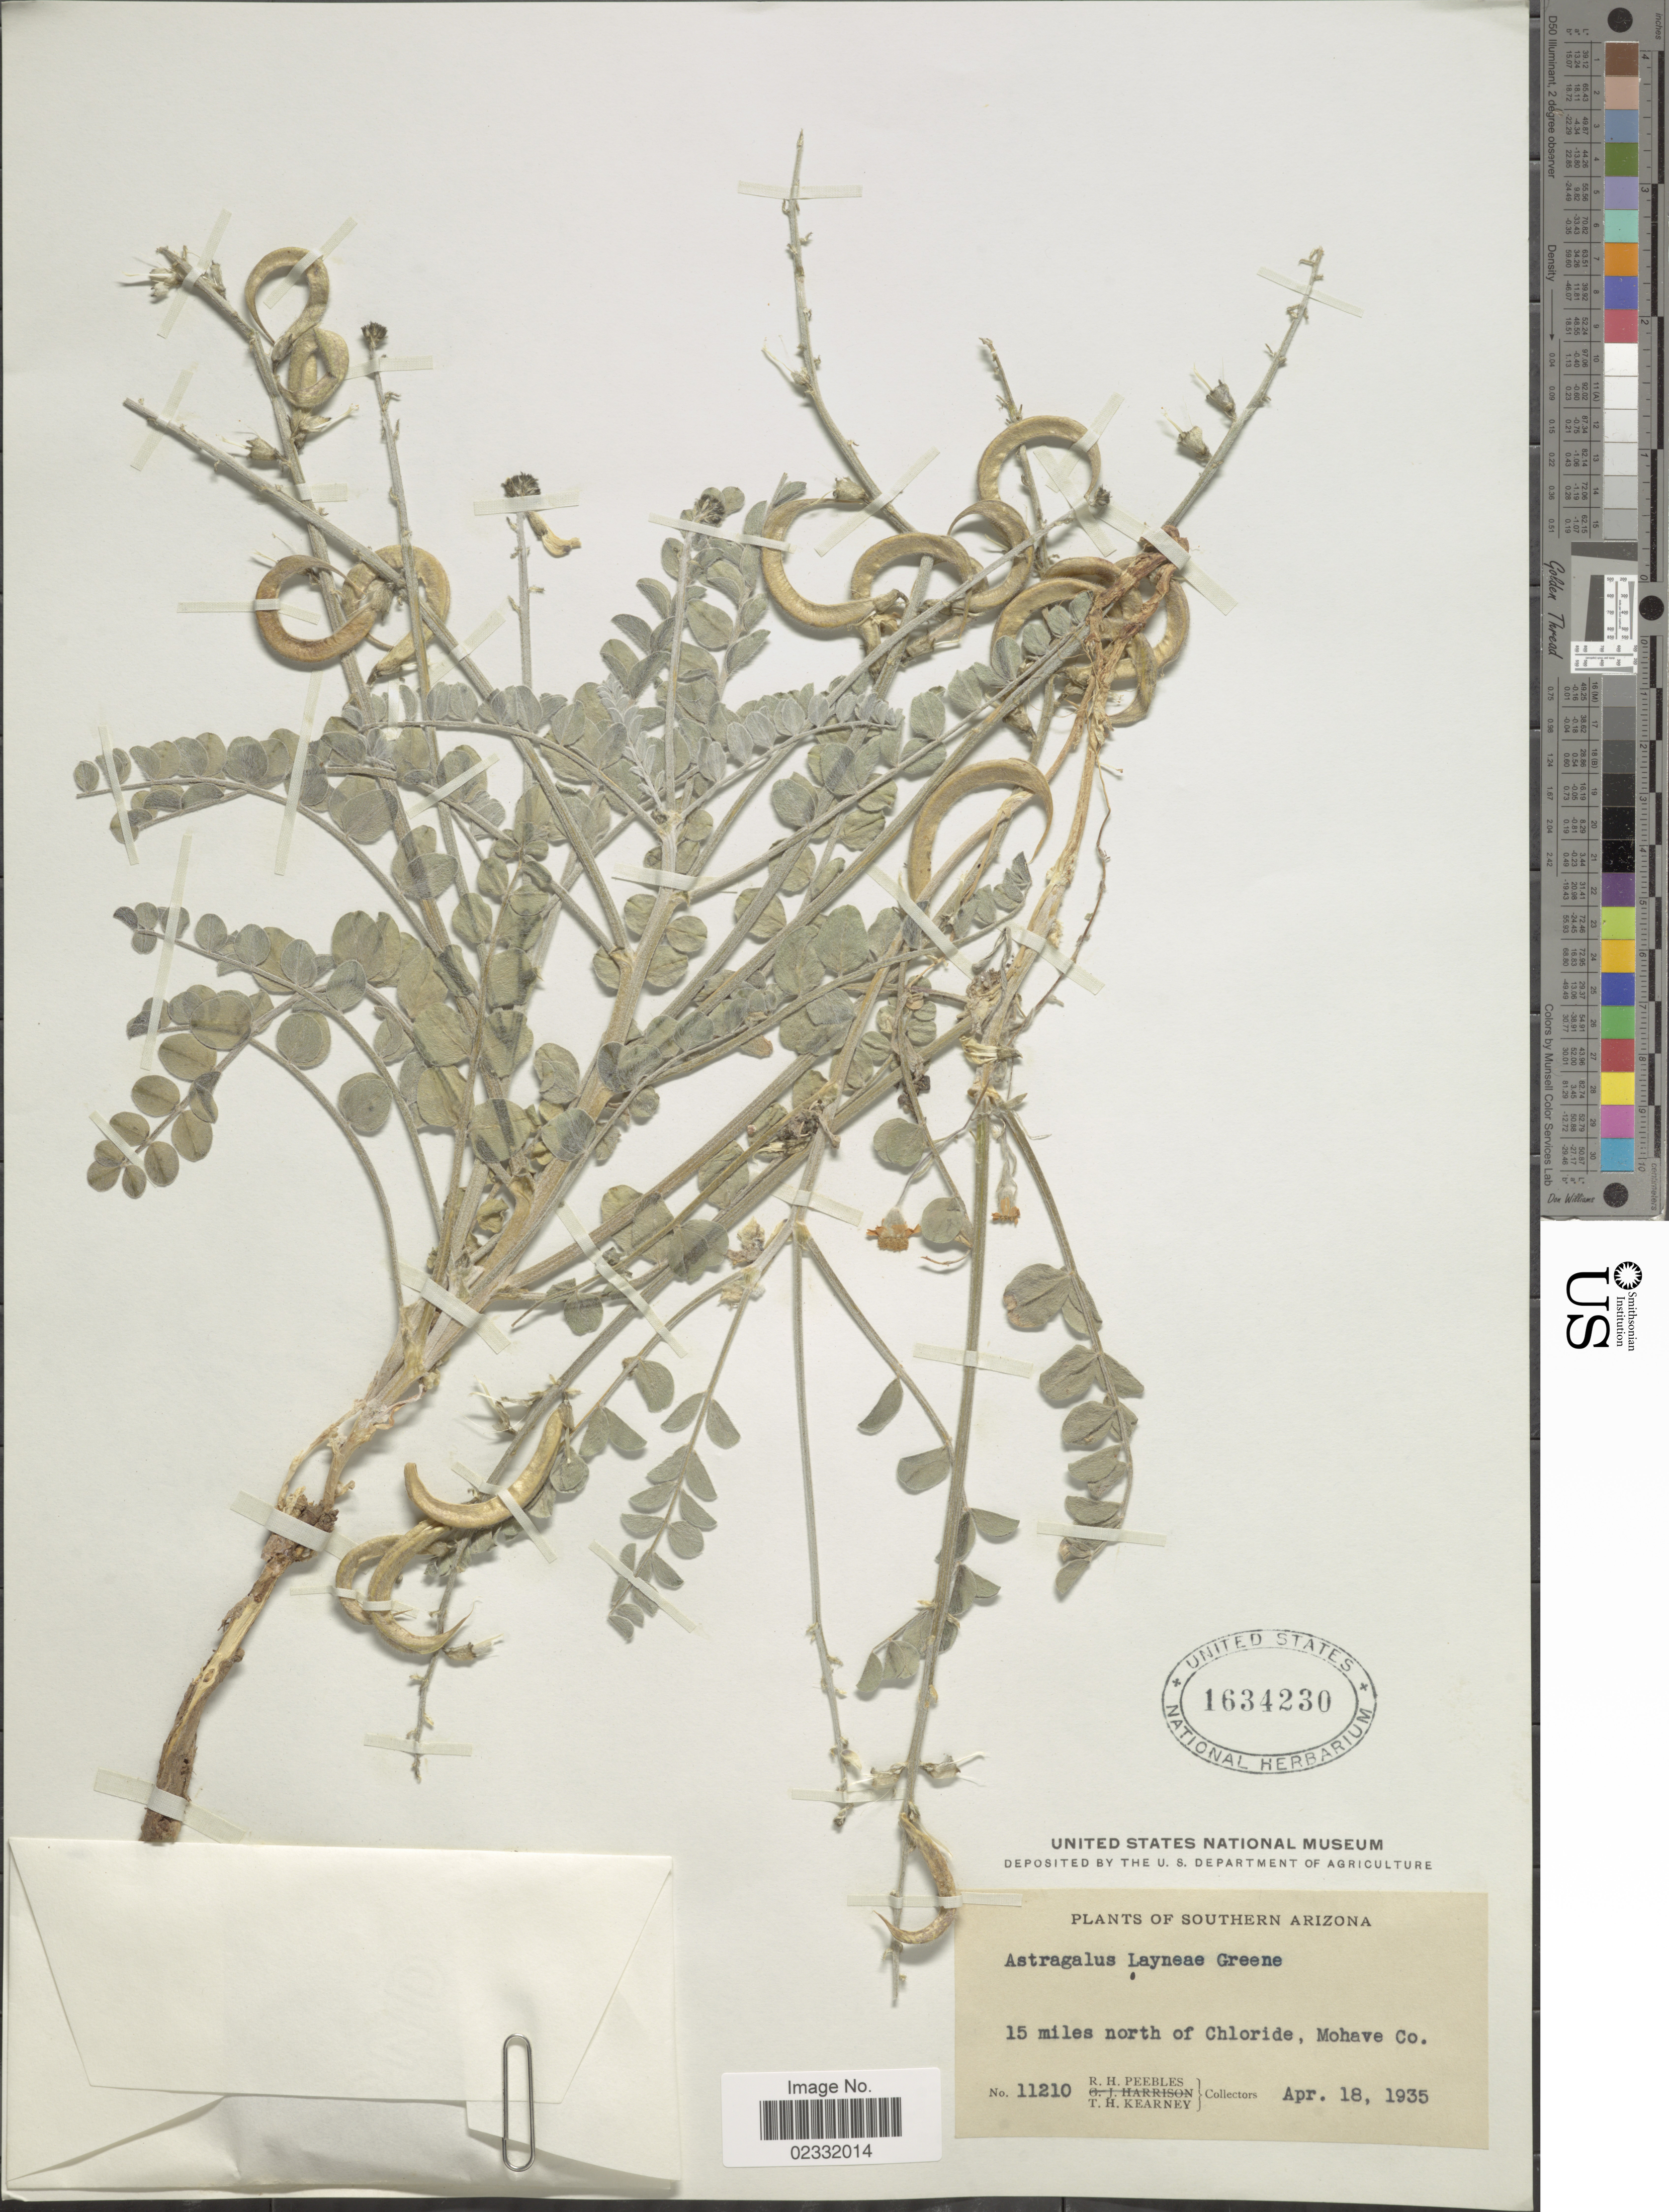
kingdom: Plantae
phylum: Tracheophyta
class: Magnoliopsida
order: Fabales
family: Fabaceae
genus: Astragalus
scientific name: Astragalus layneae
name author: Greene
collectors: R. H. Peebles & T. H. Kearney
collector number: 11210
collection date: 1935-04-18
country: United States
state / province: Arizona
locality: Southern Arizona, 15 miles north of Chloride, Mohave Co.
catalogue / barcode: US 1634230